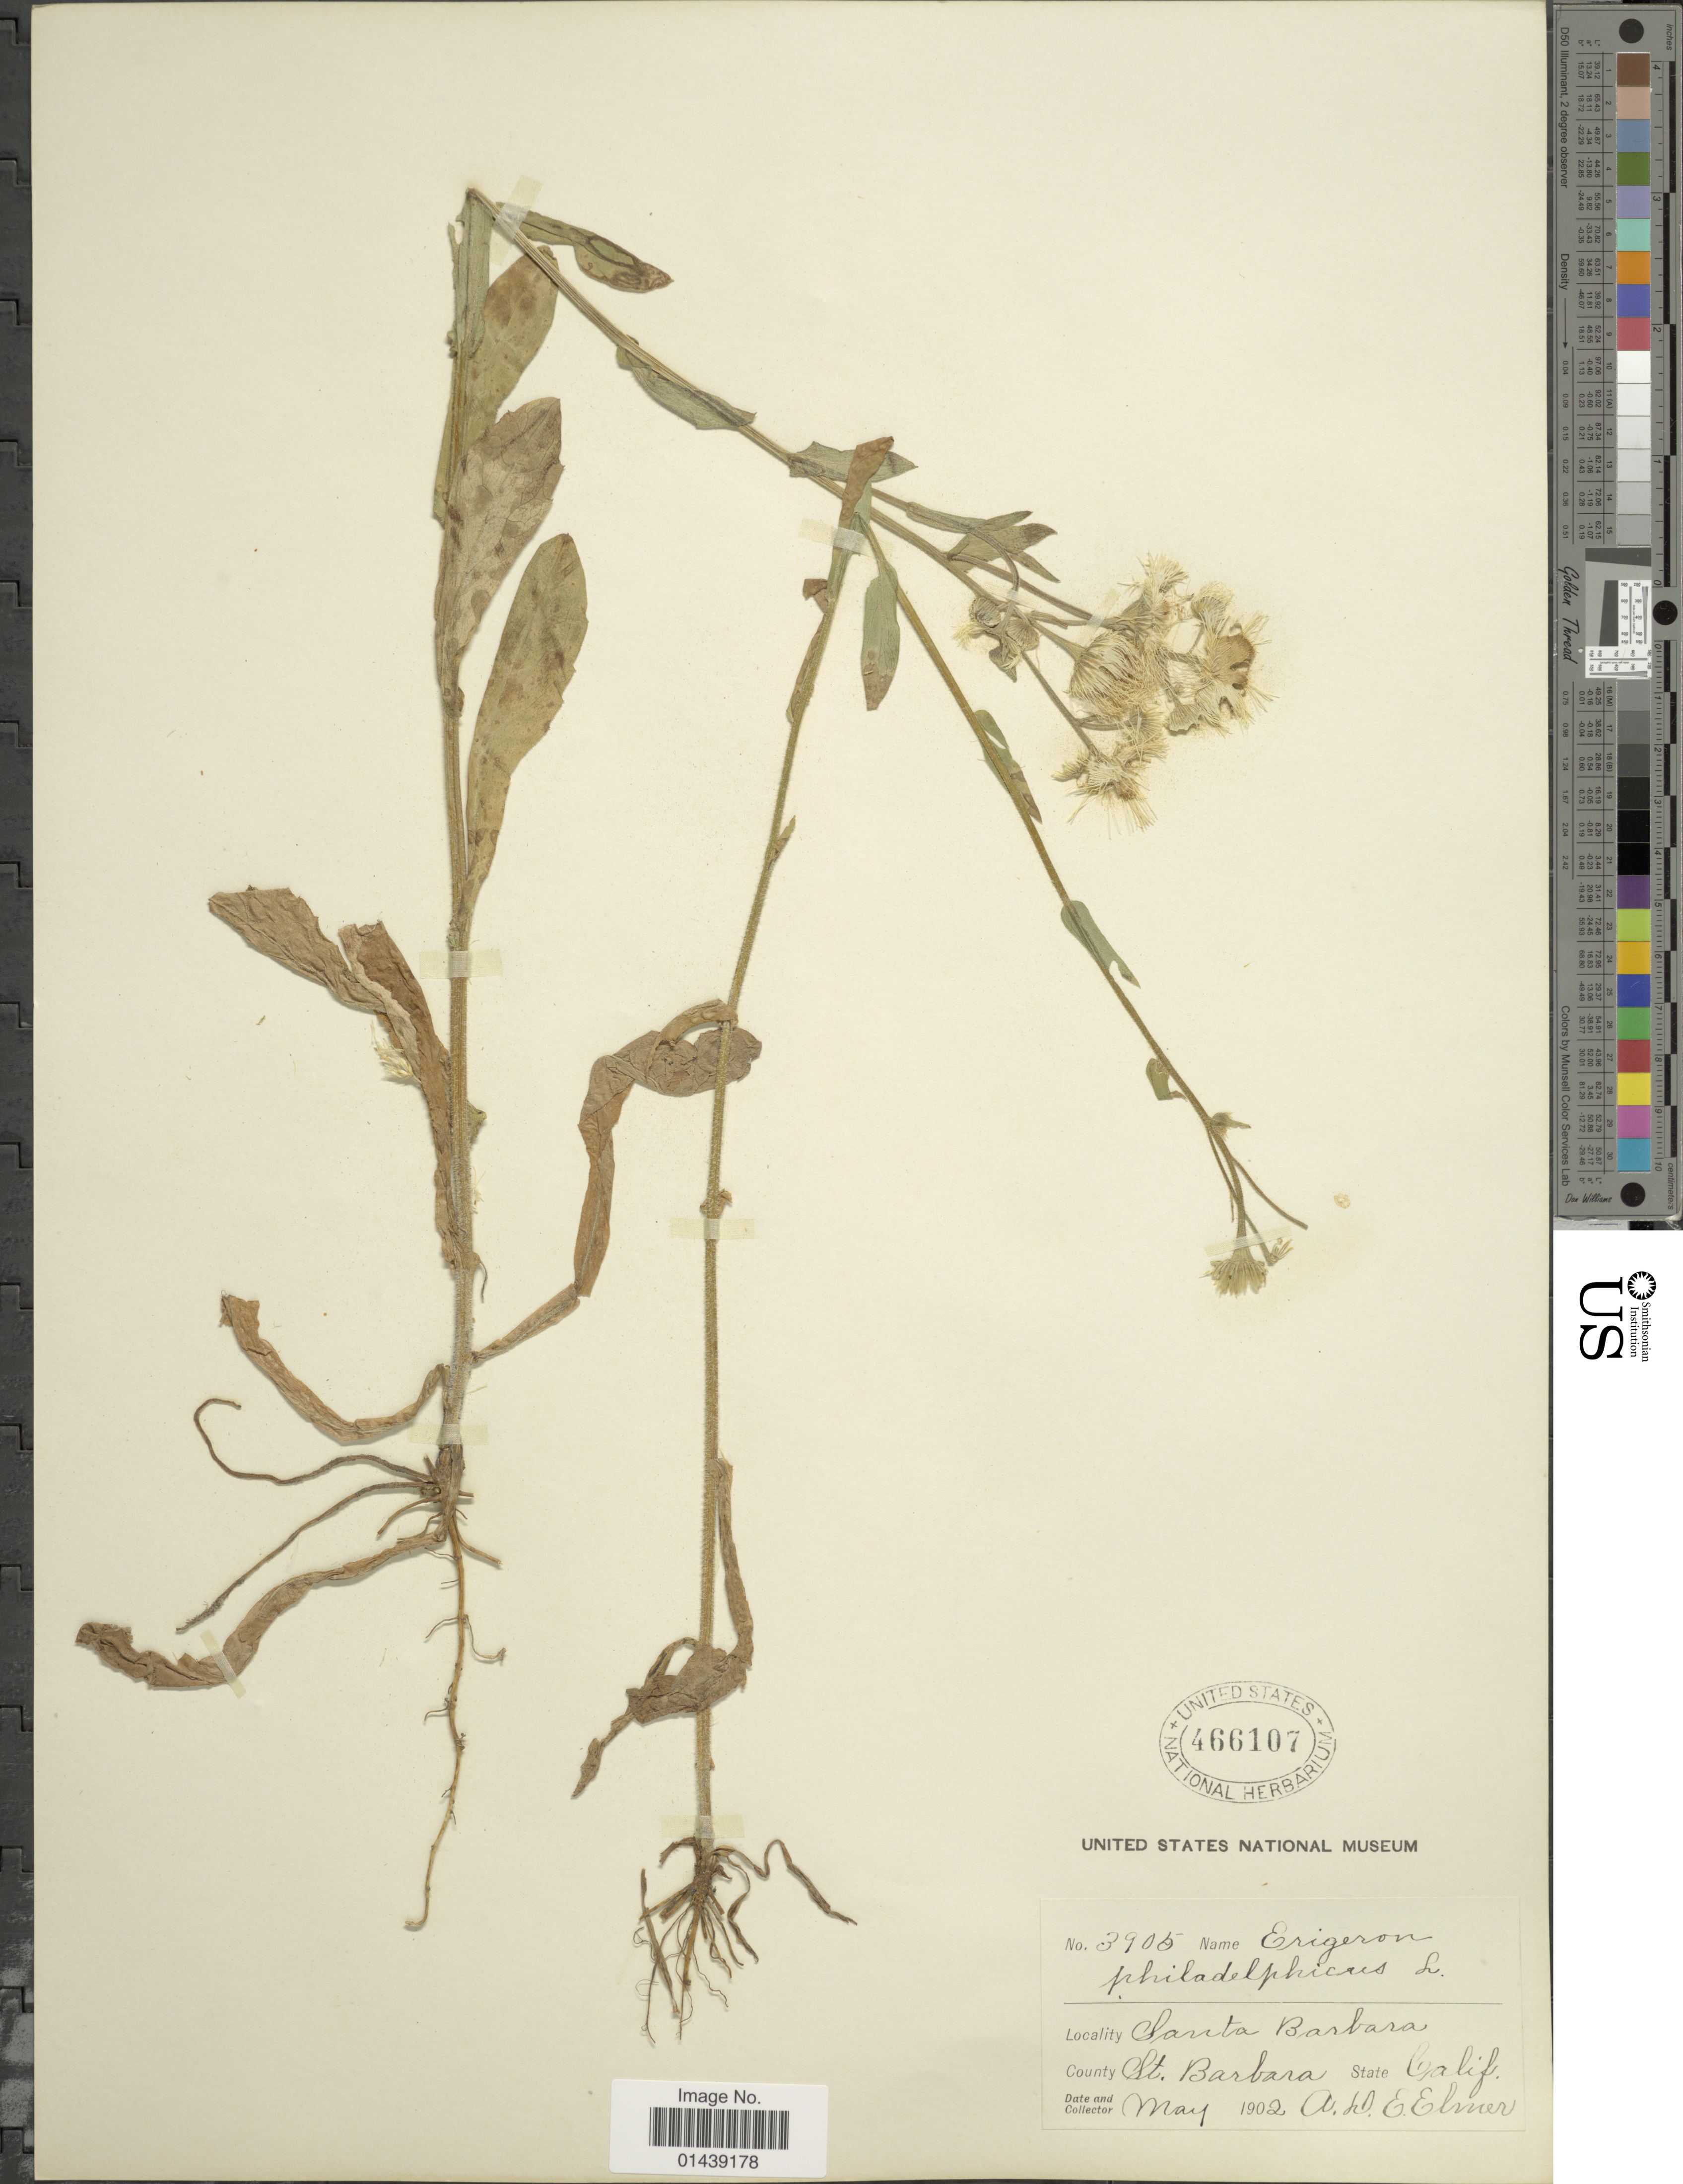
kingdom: Plantae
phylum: Tracheophyta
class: Magnoliopsida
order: Asterales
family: Asteraceae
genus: Erigeron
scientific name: Erigeron philadelphicus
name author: L.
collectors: A. D. E. Elmer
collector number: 3905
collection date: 1902-05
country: United States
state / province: California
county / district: Santa Barbara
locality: Santa Barbara. County St. Barbara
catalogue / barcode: US 466107